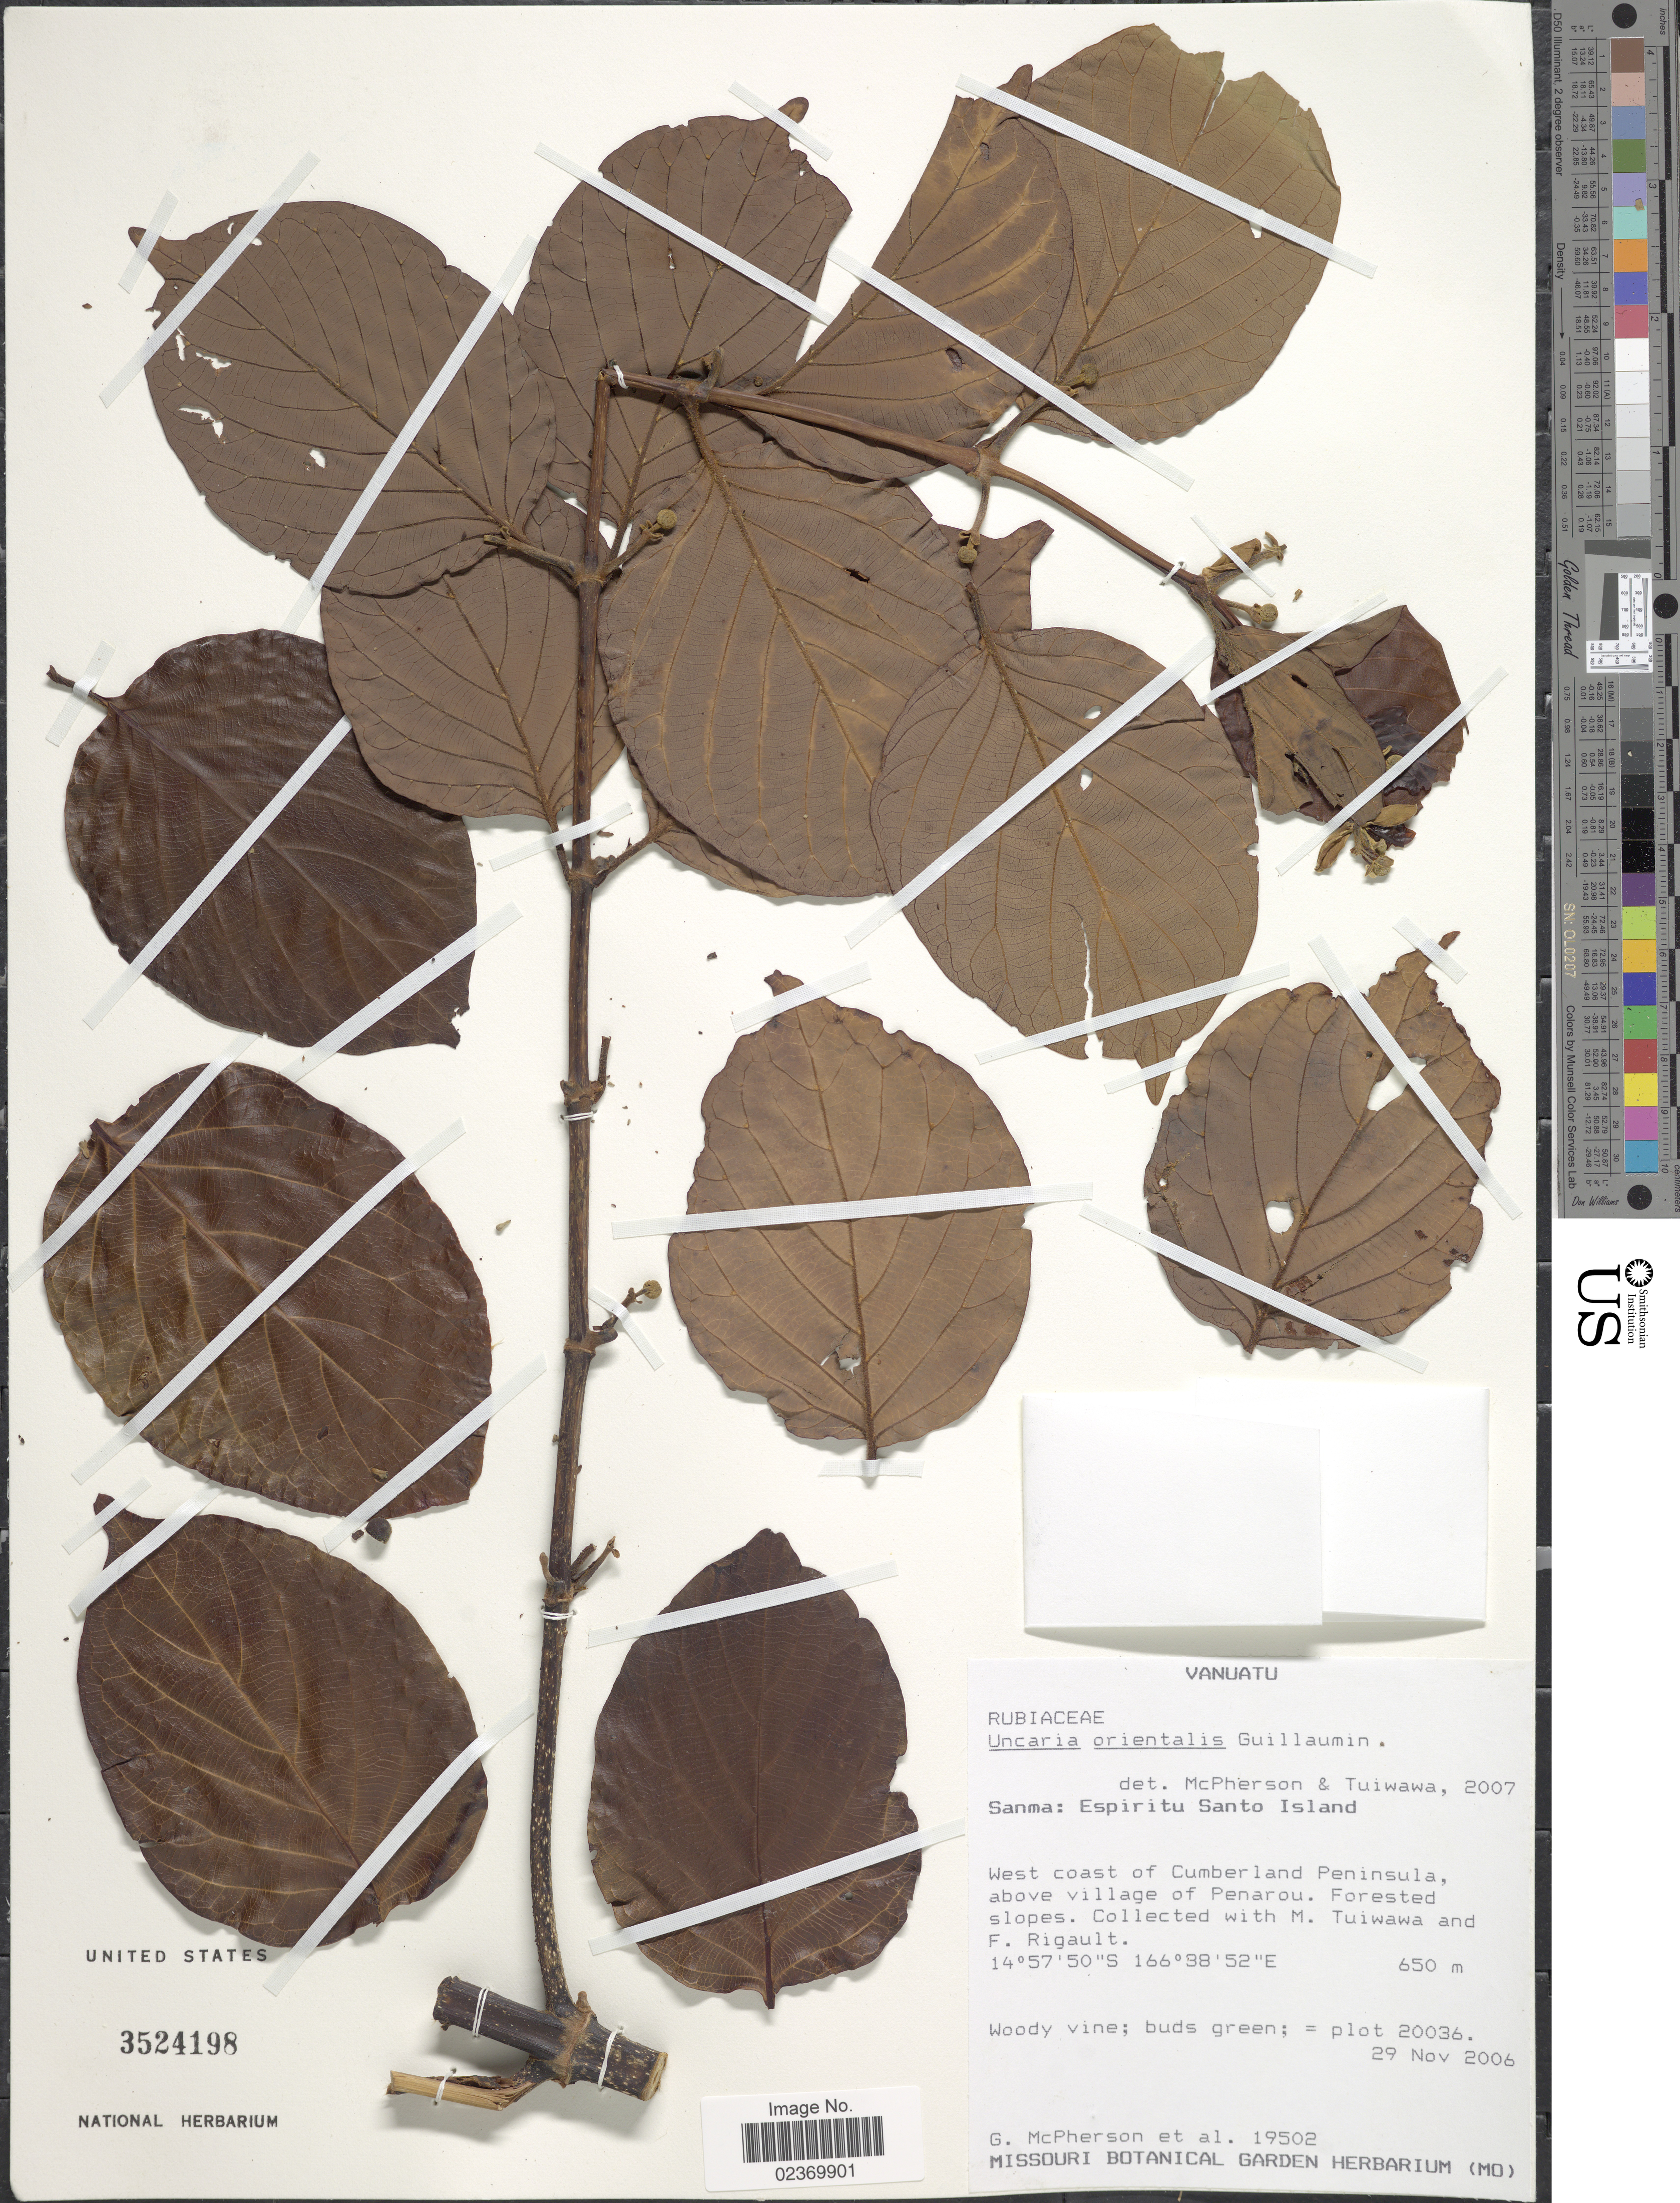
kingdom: Plantae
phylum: Tracheophyta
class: Magnoliopsida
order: Gentianales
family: Rubiaceae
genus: Uncaria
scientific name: Uncaria orientalis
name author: Guillaumin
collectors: G. McPherson, M. Tuiwawa & F. Rigault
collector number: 19502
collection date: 2006-11-29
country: Vanuatu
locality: Sanma: Espiritu Santo Island. West coast of Cumberland Peninsula, above village of Penarou.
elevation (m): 650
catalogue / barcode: US 3524198